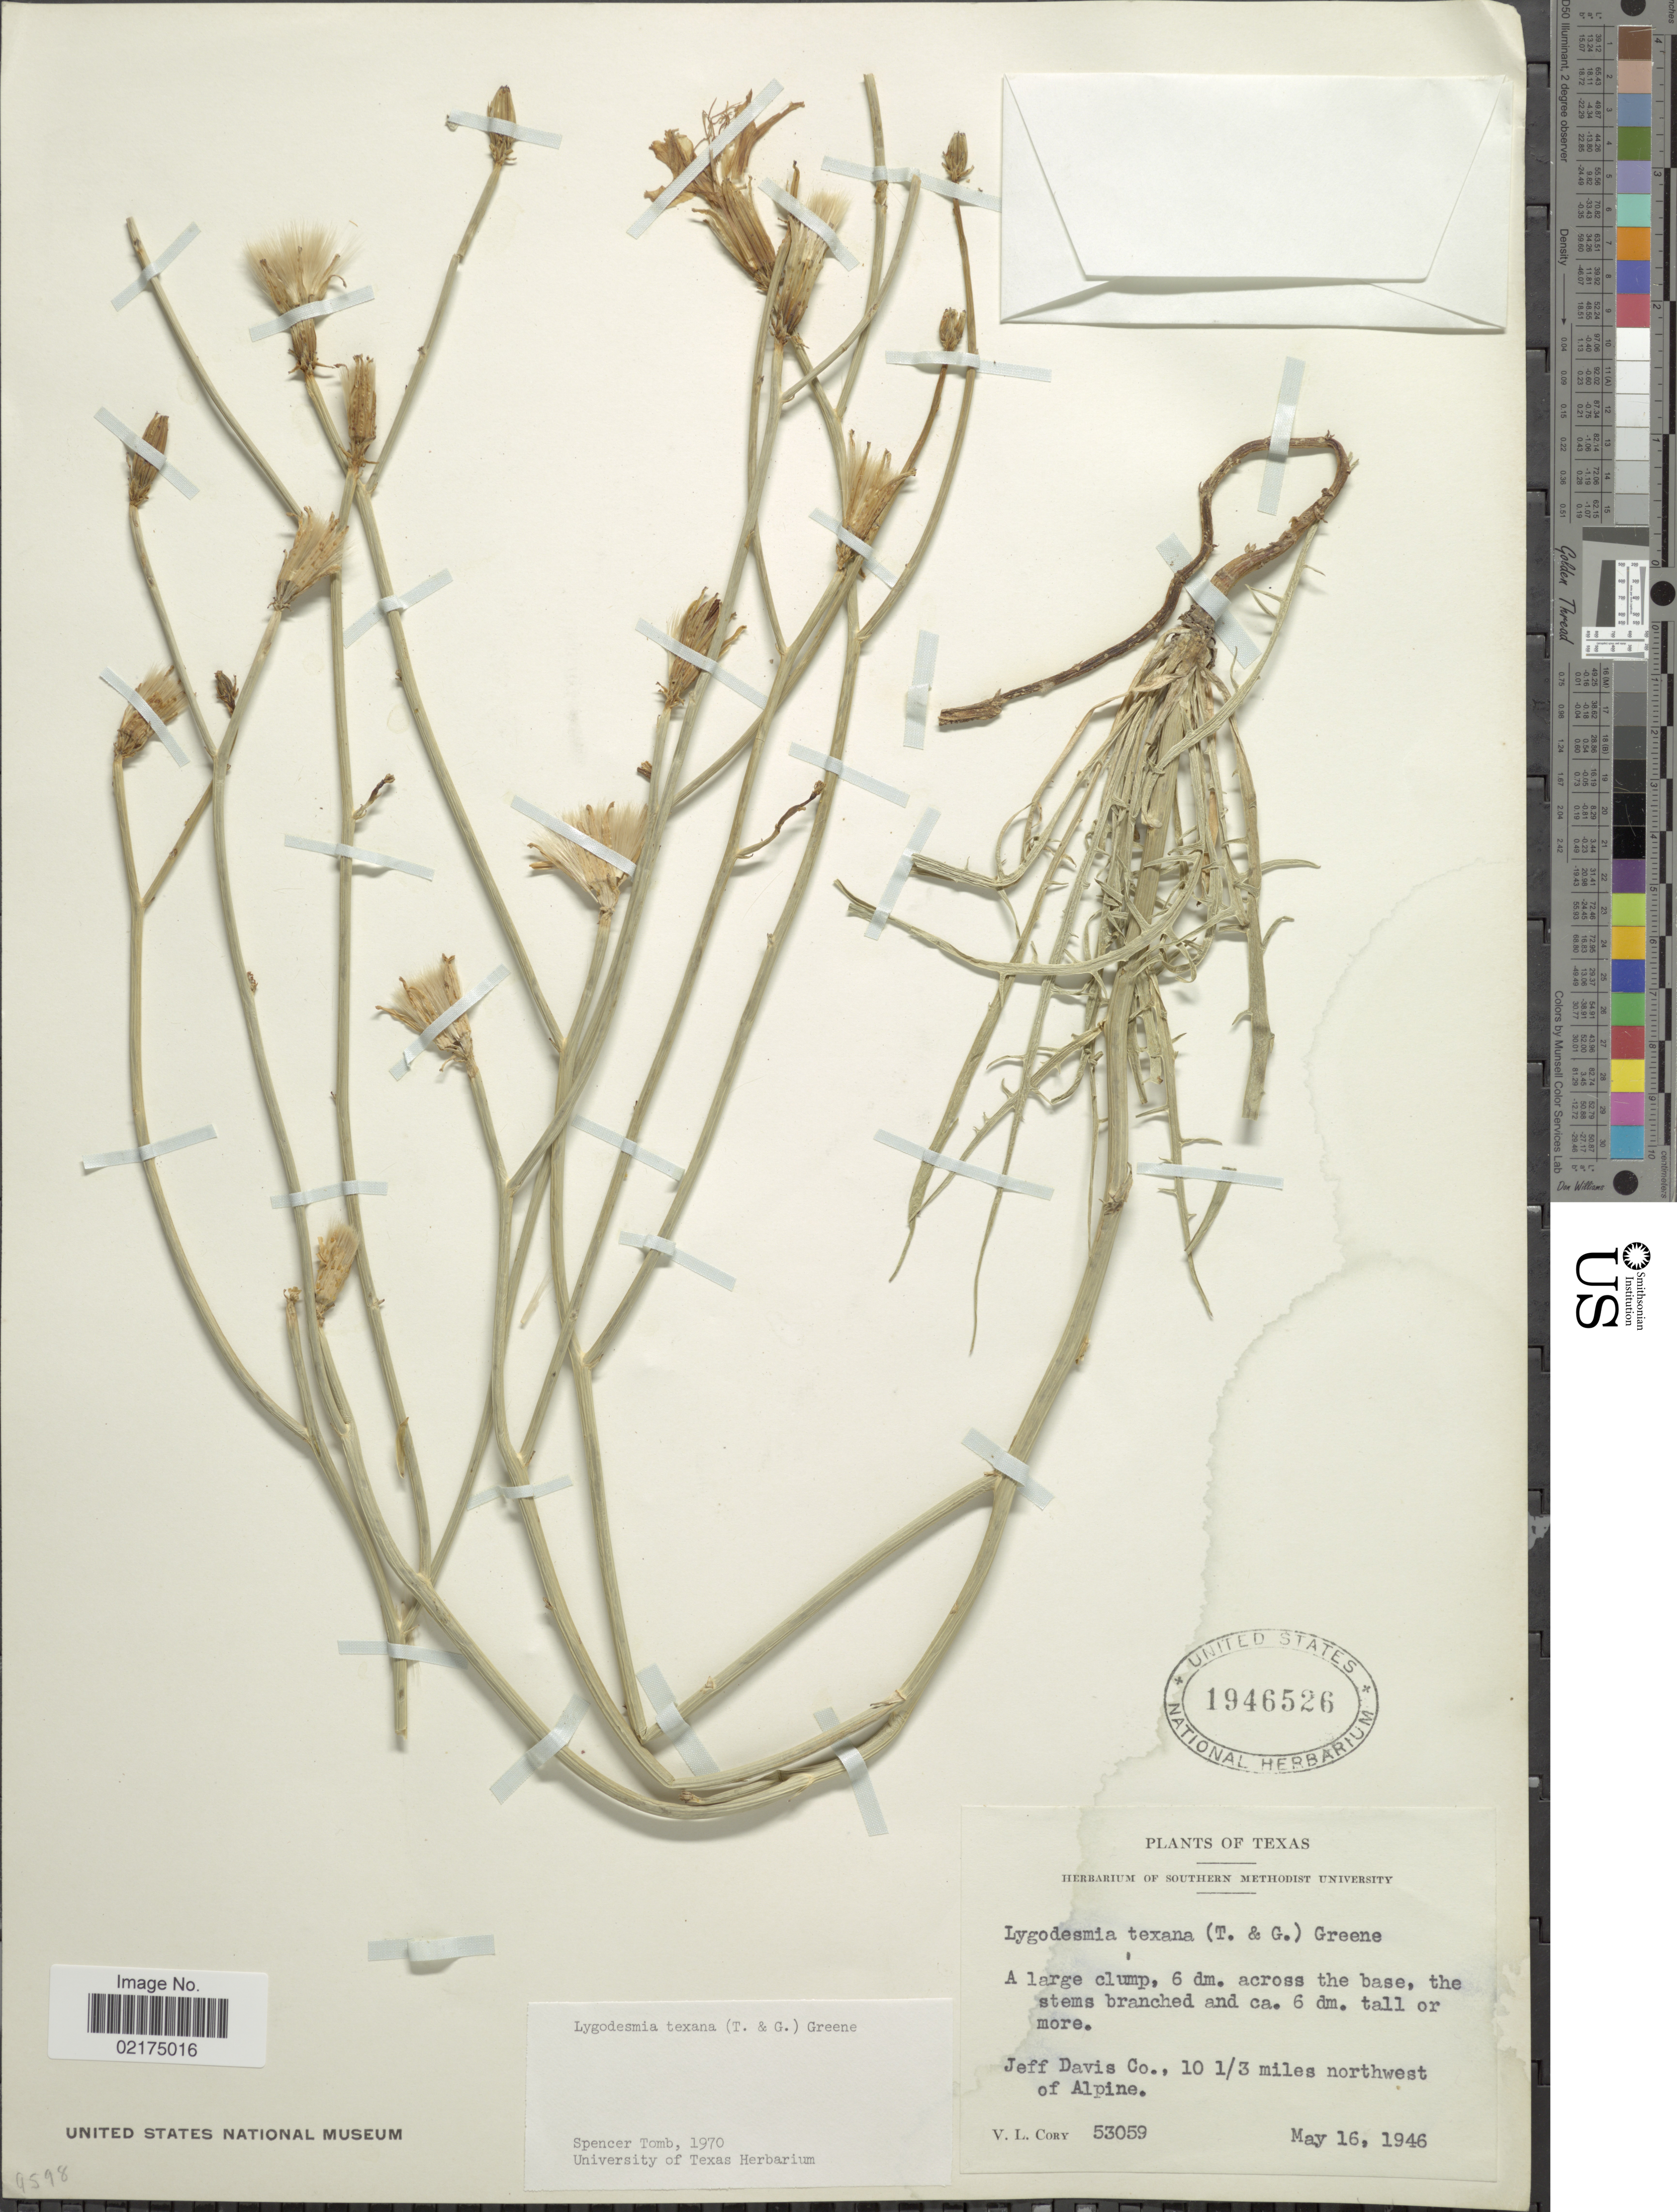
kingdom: Plantae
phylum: Tracheophyta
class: Magnoliopsida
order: Asterales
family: Asteraceae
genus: Lygodesmia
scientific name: Lygodesmia texana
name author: (Torr. & A. Gray) Greene ex Small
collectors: V. Cory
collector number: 53059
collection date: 1946-05-16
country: United States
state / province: Texas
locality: Jeff Davis Co., 10 1/3 miles northwest of Alpine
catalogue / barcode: US 1946526